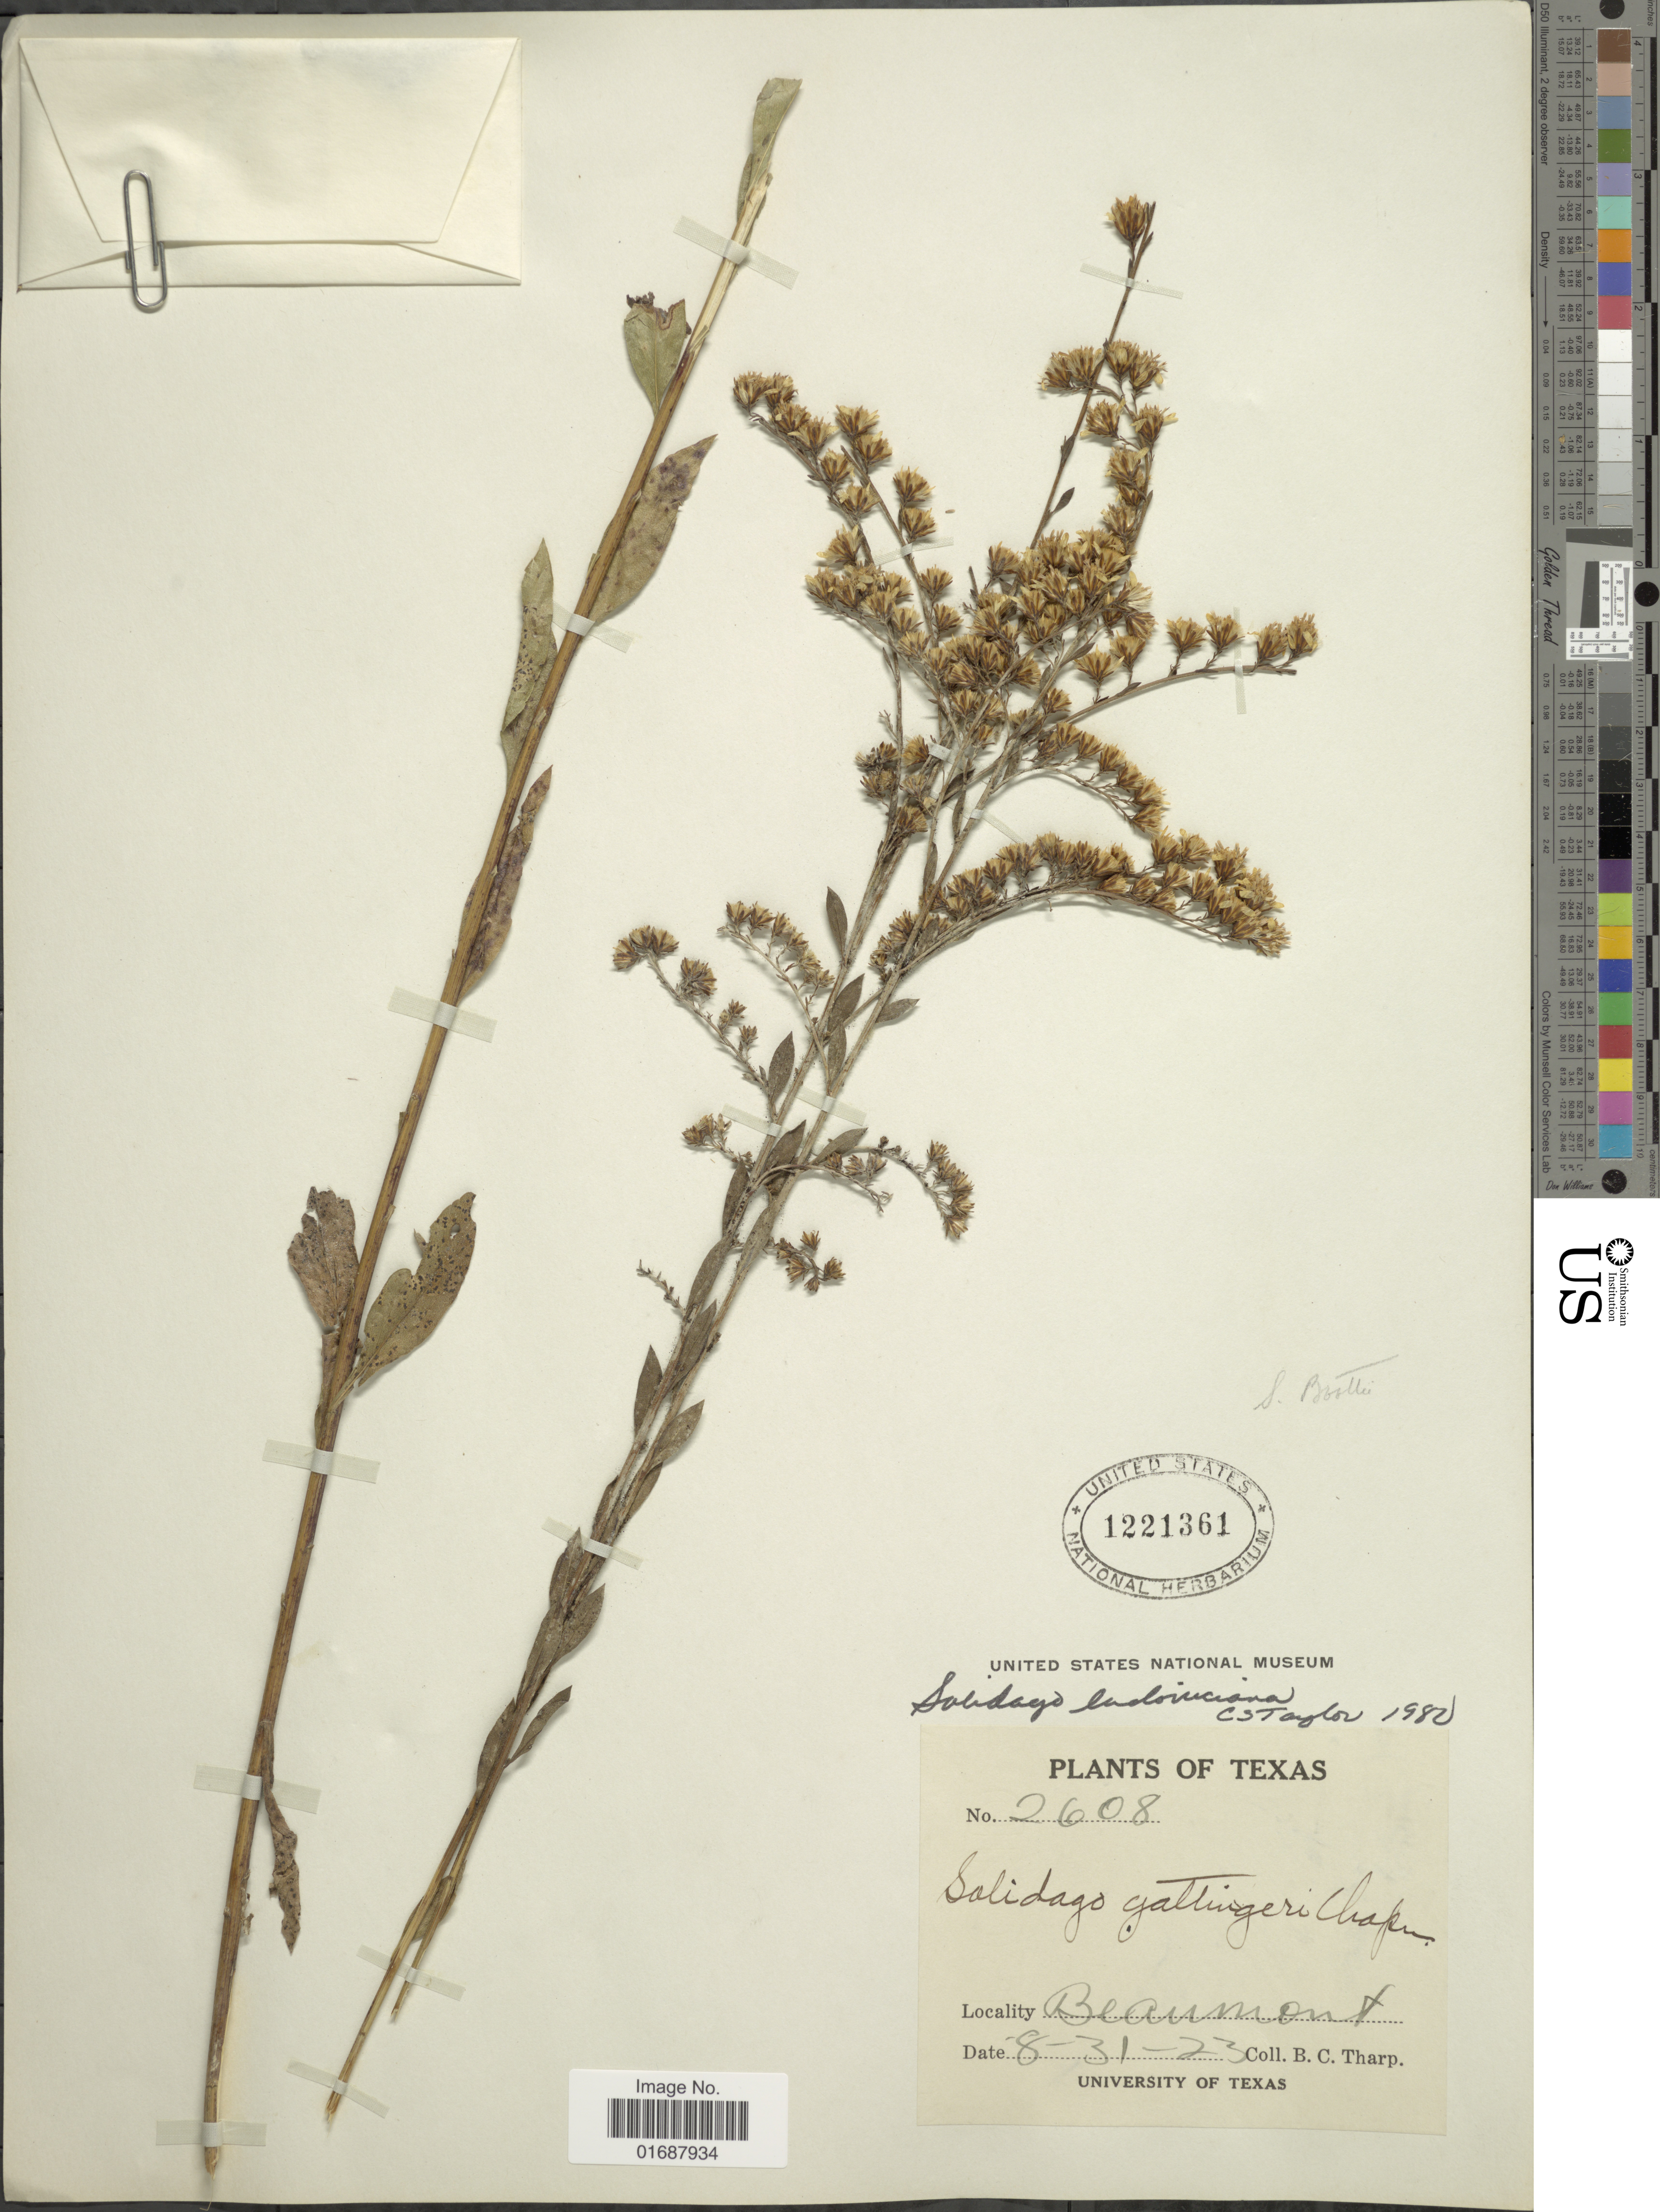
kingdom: Plantae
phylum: Tracheophyta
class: Magnoliopsida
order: Asterales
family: Asteraceae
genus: Solidago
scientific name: Solidago ludoviciana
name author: (A. Gray) Small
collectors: B. C. Tharp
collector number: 2608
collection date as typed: Transcribed d/m/y: 31/8/23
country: United States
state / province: Texas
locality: Texas. Beaumont.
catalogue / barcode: US 1221361